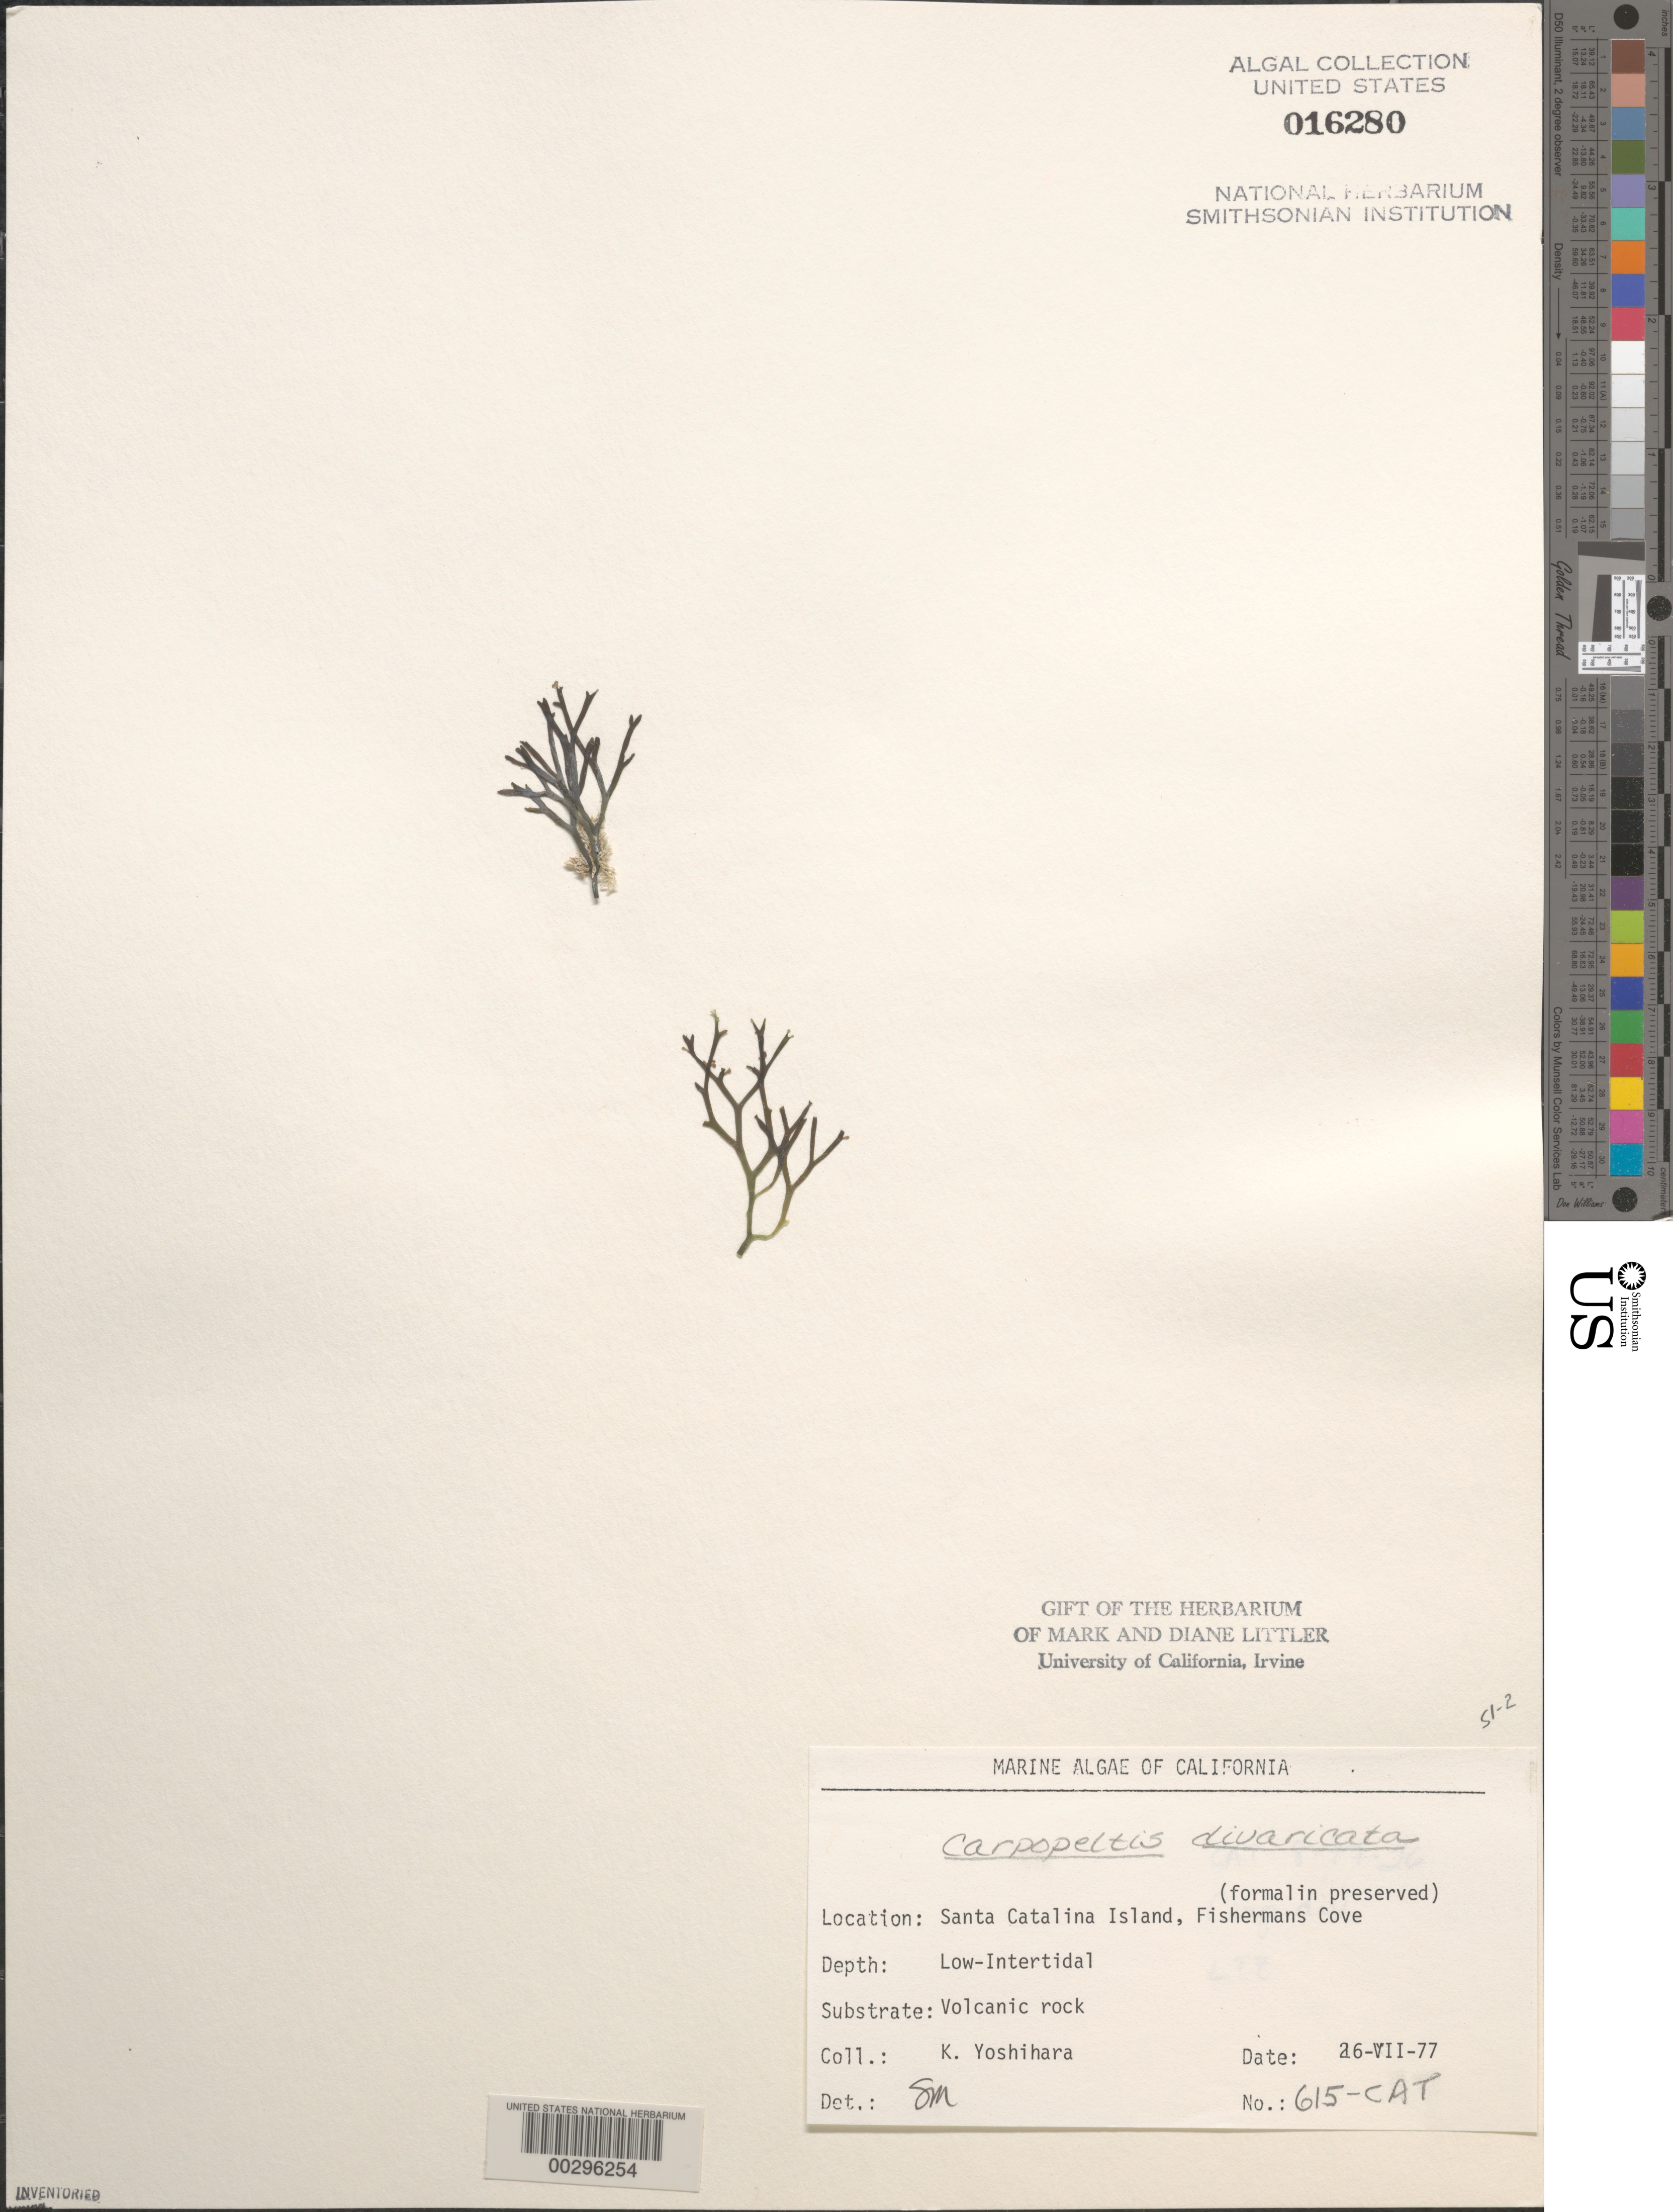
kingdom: Plantae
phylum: Rhodophyta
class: Florideophyceae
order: Halymeniales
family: Halymeniaceae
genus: Grateloupia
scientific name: Grateloupia chiangii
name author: S. Kawaguchi & H.W. Wang in H.W. Wang et al.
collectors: K. Yoshihara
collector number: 615-cat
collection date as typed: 23 Jan 1978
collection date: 1978-01-23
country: United States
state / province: California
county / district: Los Angeles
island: Santa Catalina Island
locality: Fishermen Cove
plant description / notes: BLM-SOCALBIGHT Rocky Intertidal Survey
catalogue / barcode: US 16280